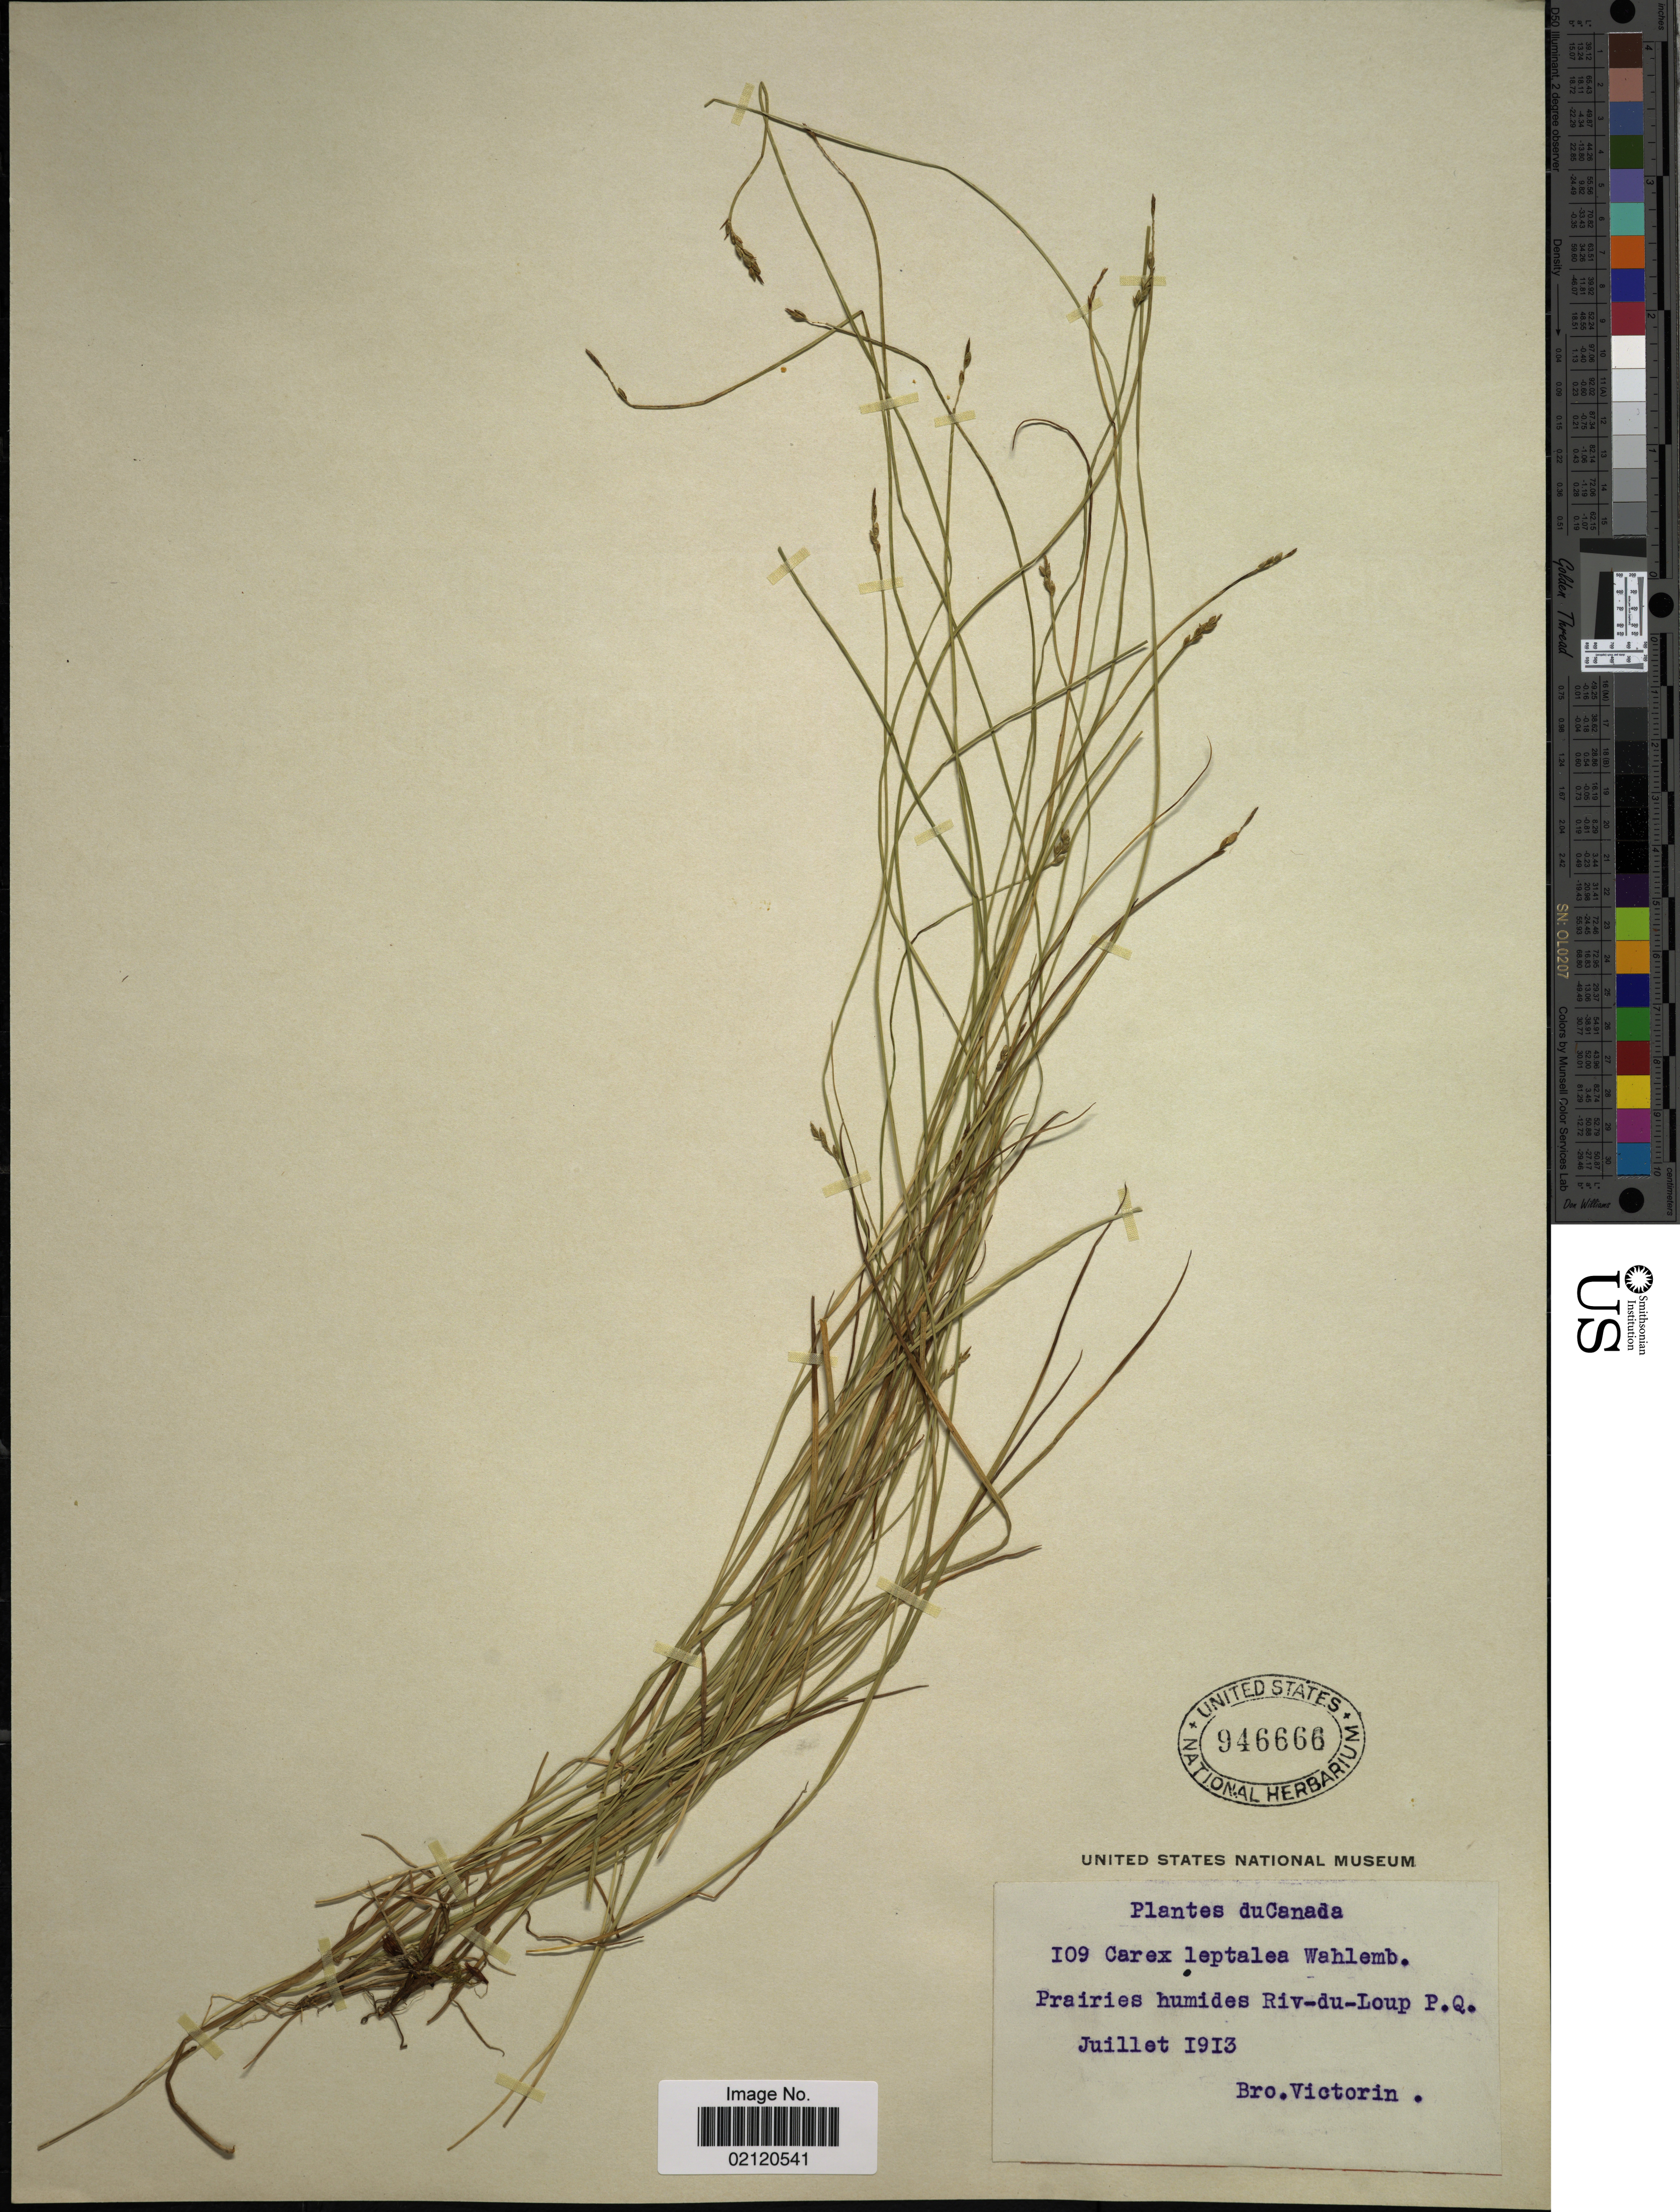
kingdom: Plantae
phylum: Tracheophyta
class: Liliopsida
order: Poales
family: Cyperaceae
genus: Carex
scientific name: Carex leptalea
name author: Wahlenb.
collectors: B. Victorin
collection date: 1913-07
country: Canada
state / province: Quebec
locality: Prairies humides Riv-du-Loup P.Q.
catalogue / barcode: US 946666